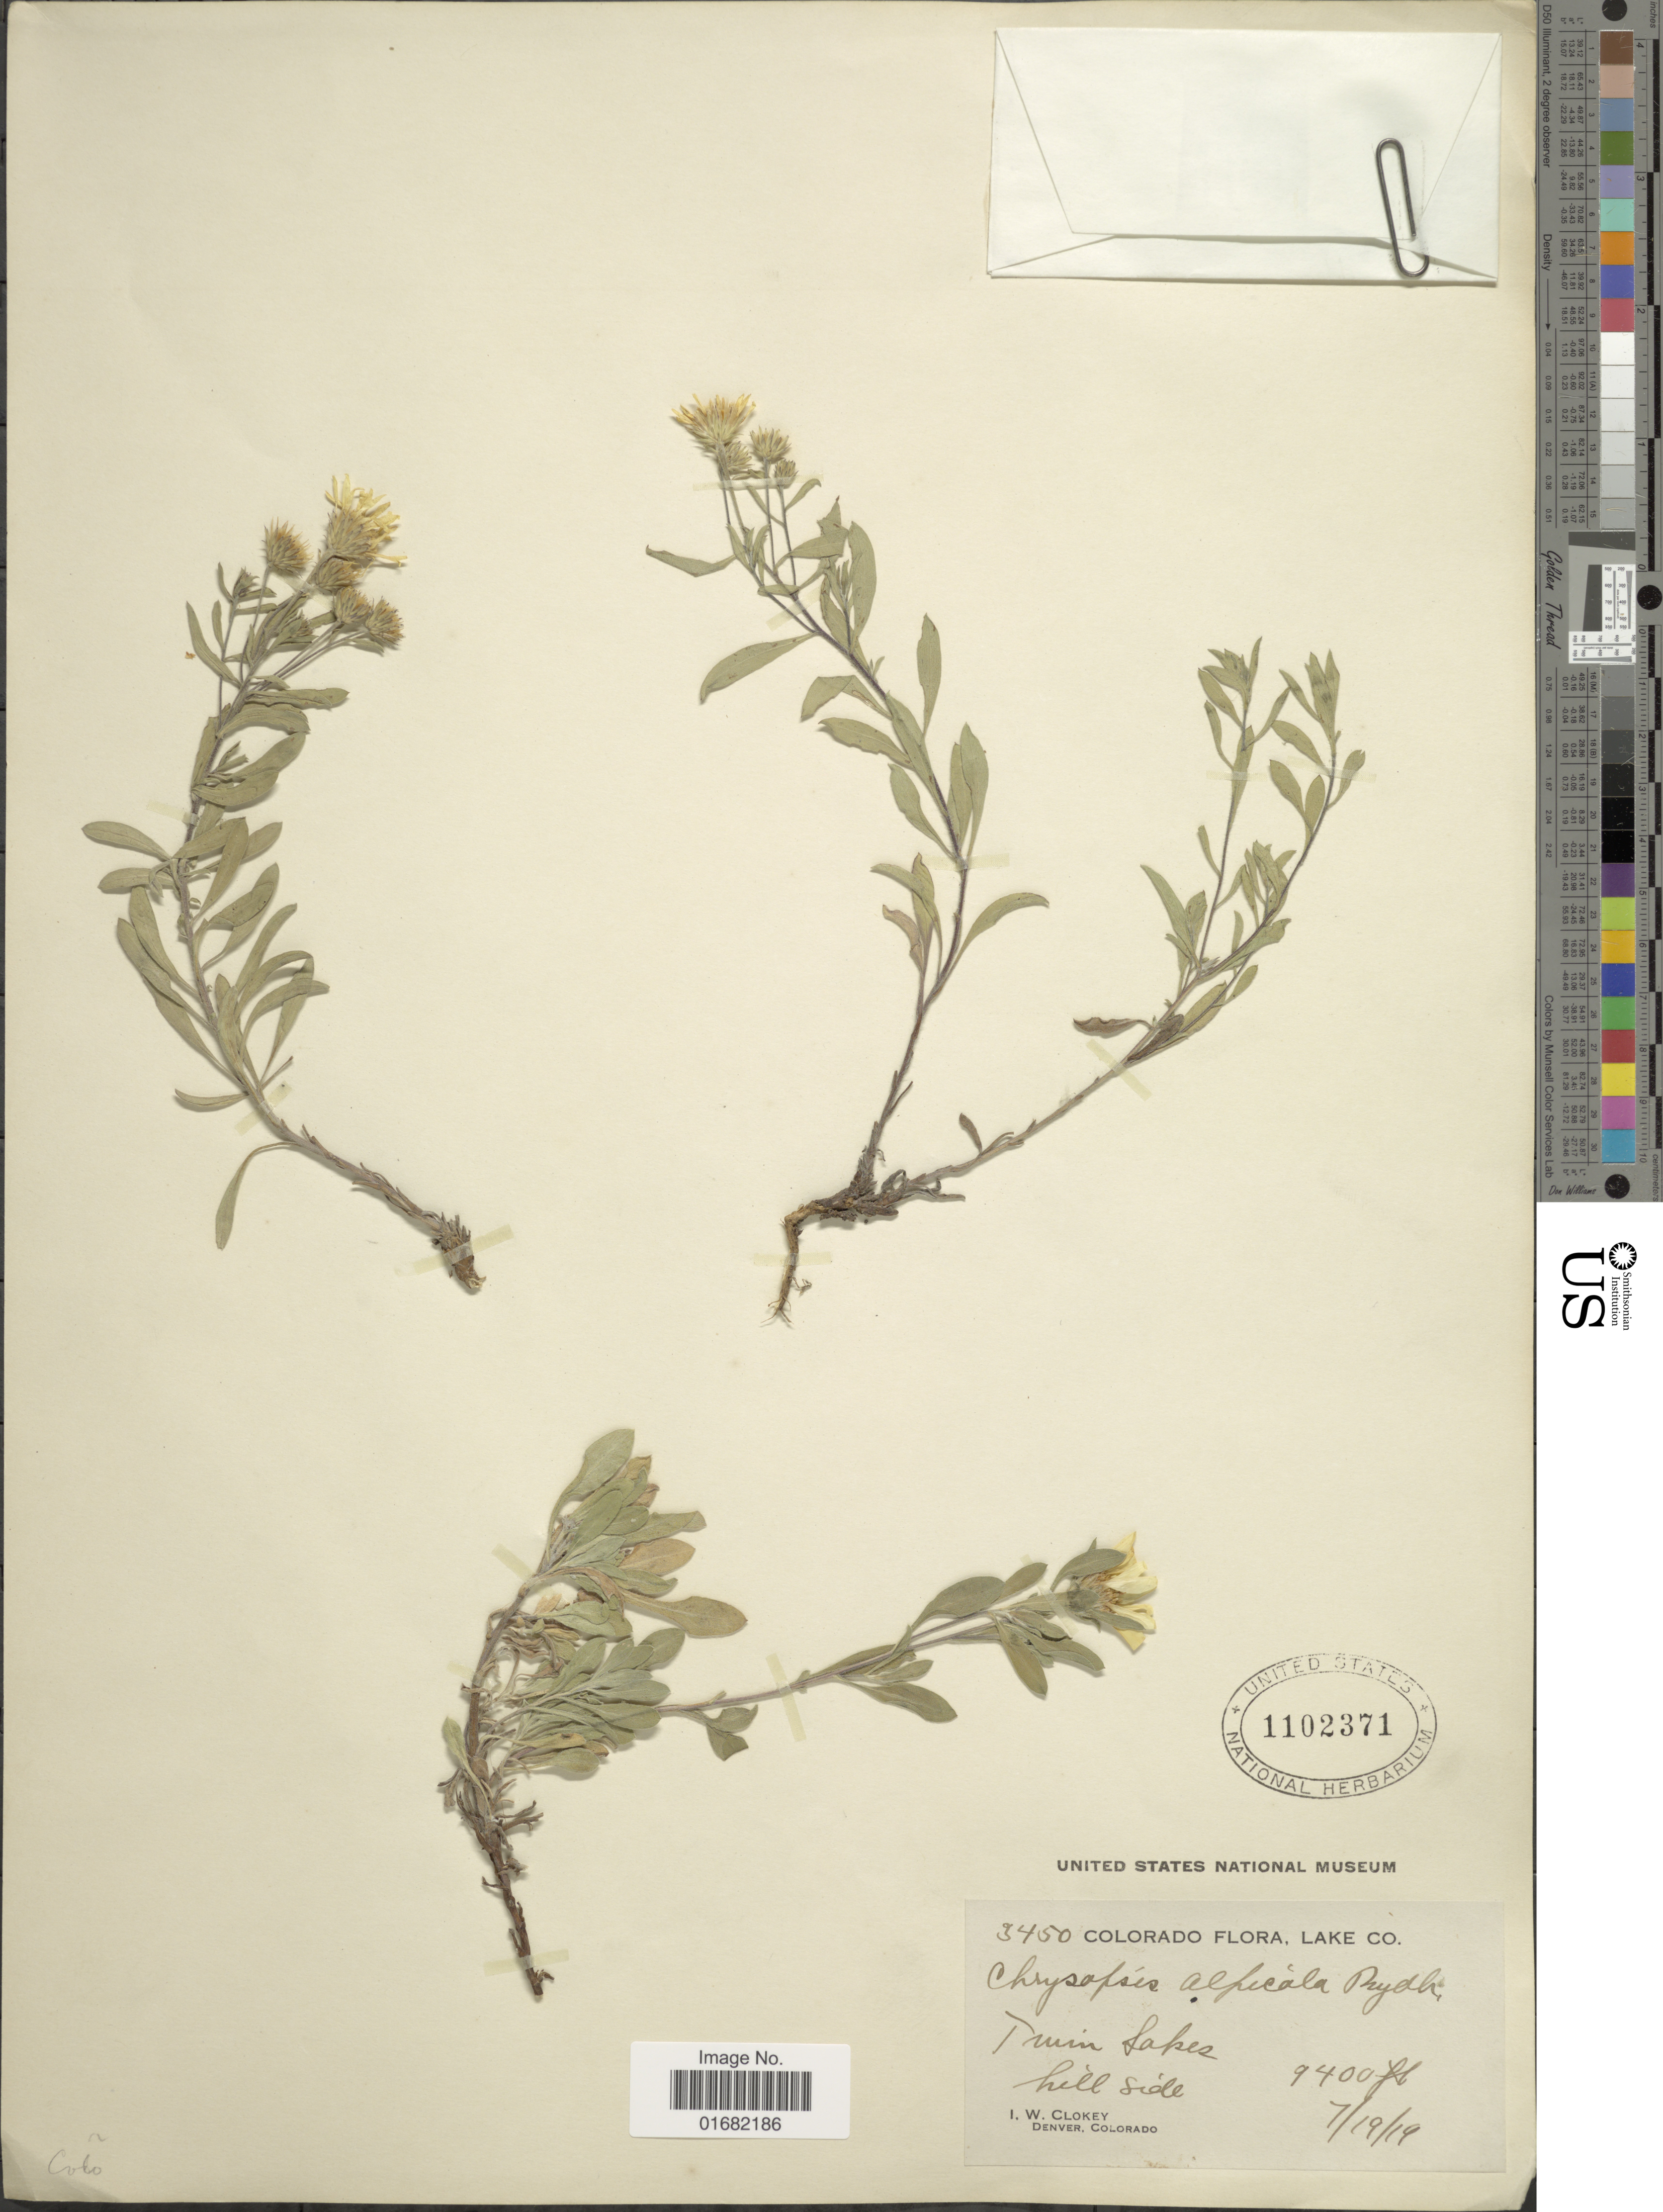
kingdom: Plantae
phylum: Tracheophyta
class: Magnoliopsida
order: Asterales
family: Asteraceae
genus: Heterotheca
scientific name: Heterotheca alpicola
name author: Rydb.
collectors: I. W. Clokey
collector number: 3450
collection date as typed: Transcribed d/m/y: 19/7/19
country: United States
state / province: Colorado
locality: Lake Co. Twin Lakes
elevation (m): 2865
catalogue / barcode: US 1102371